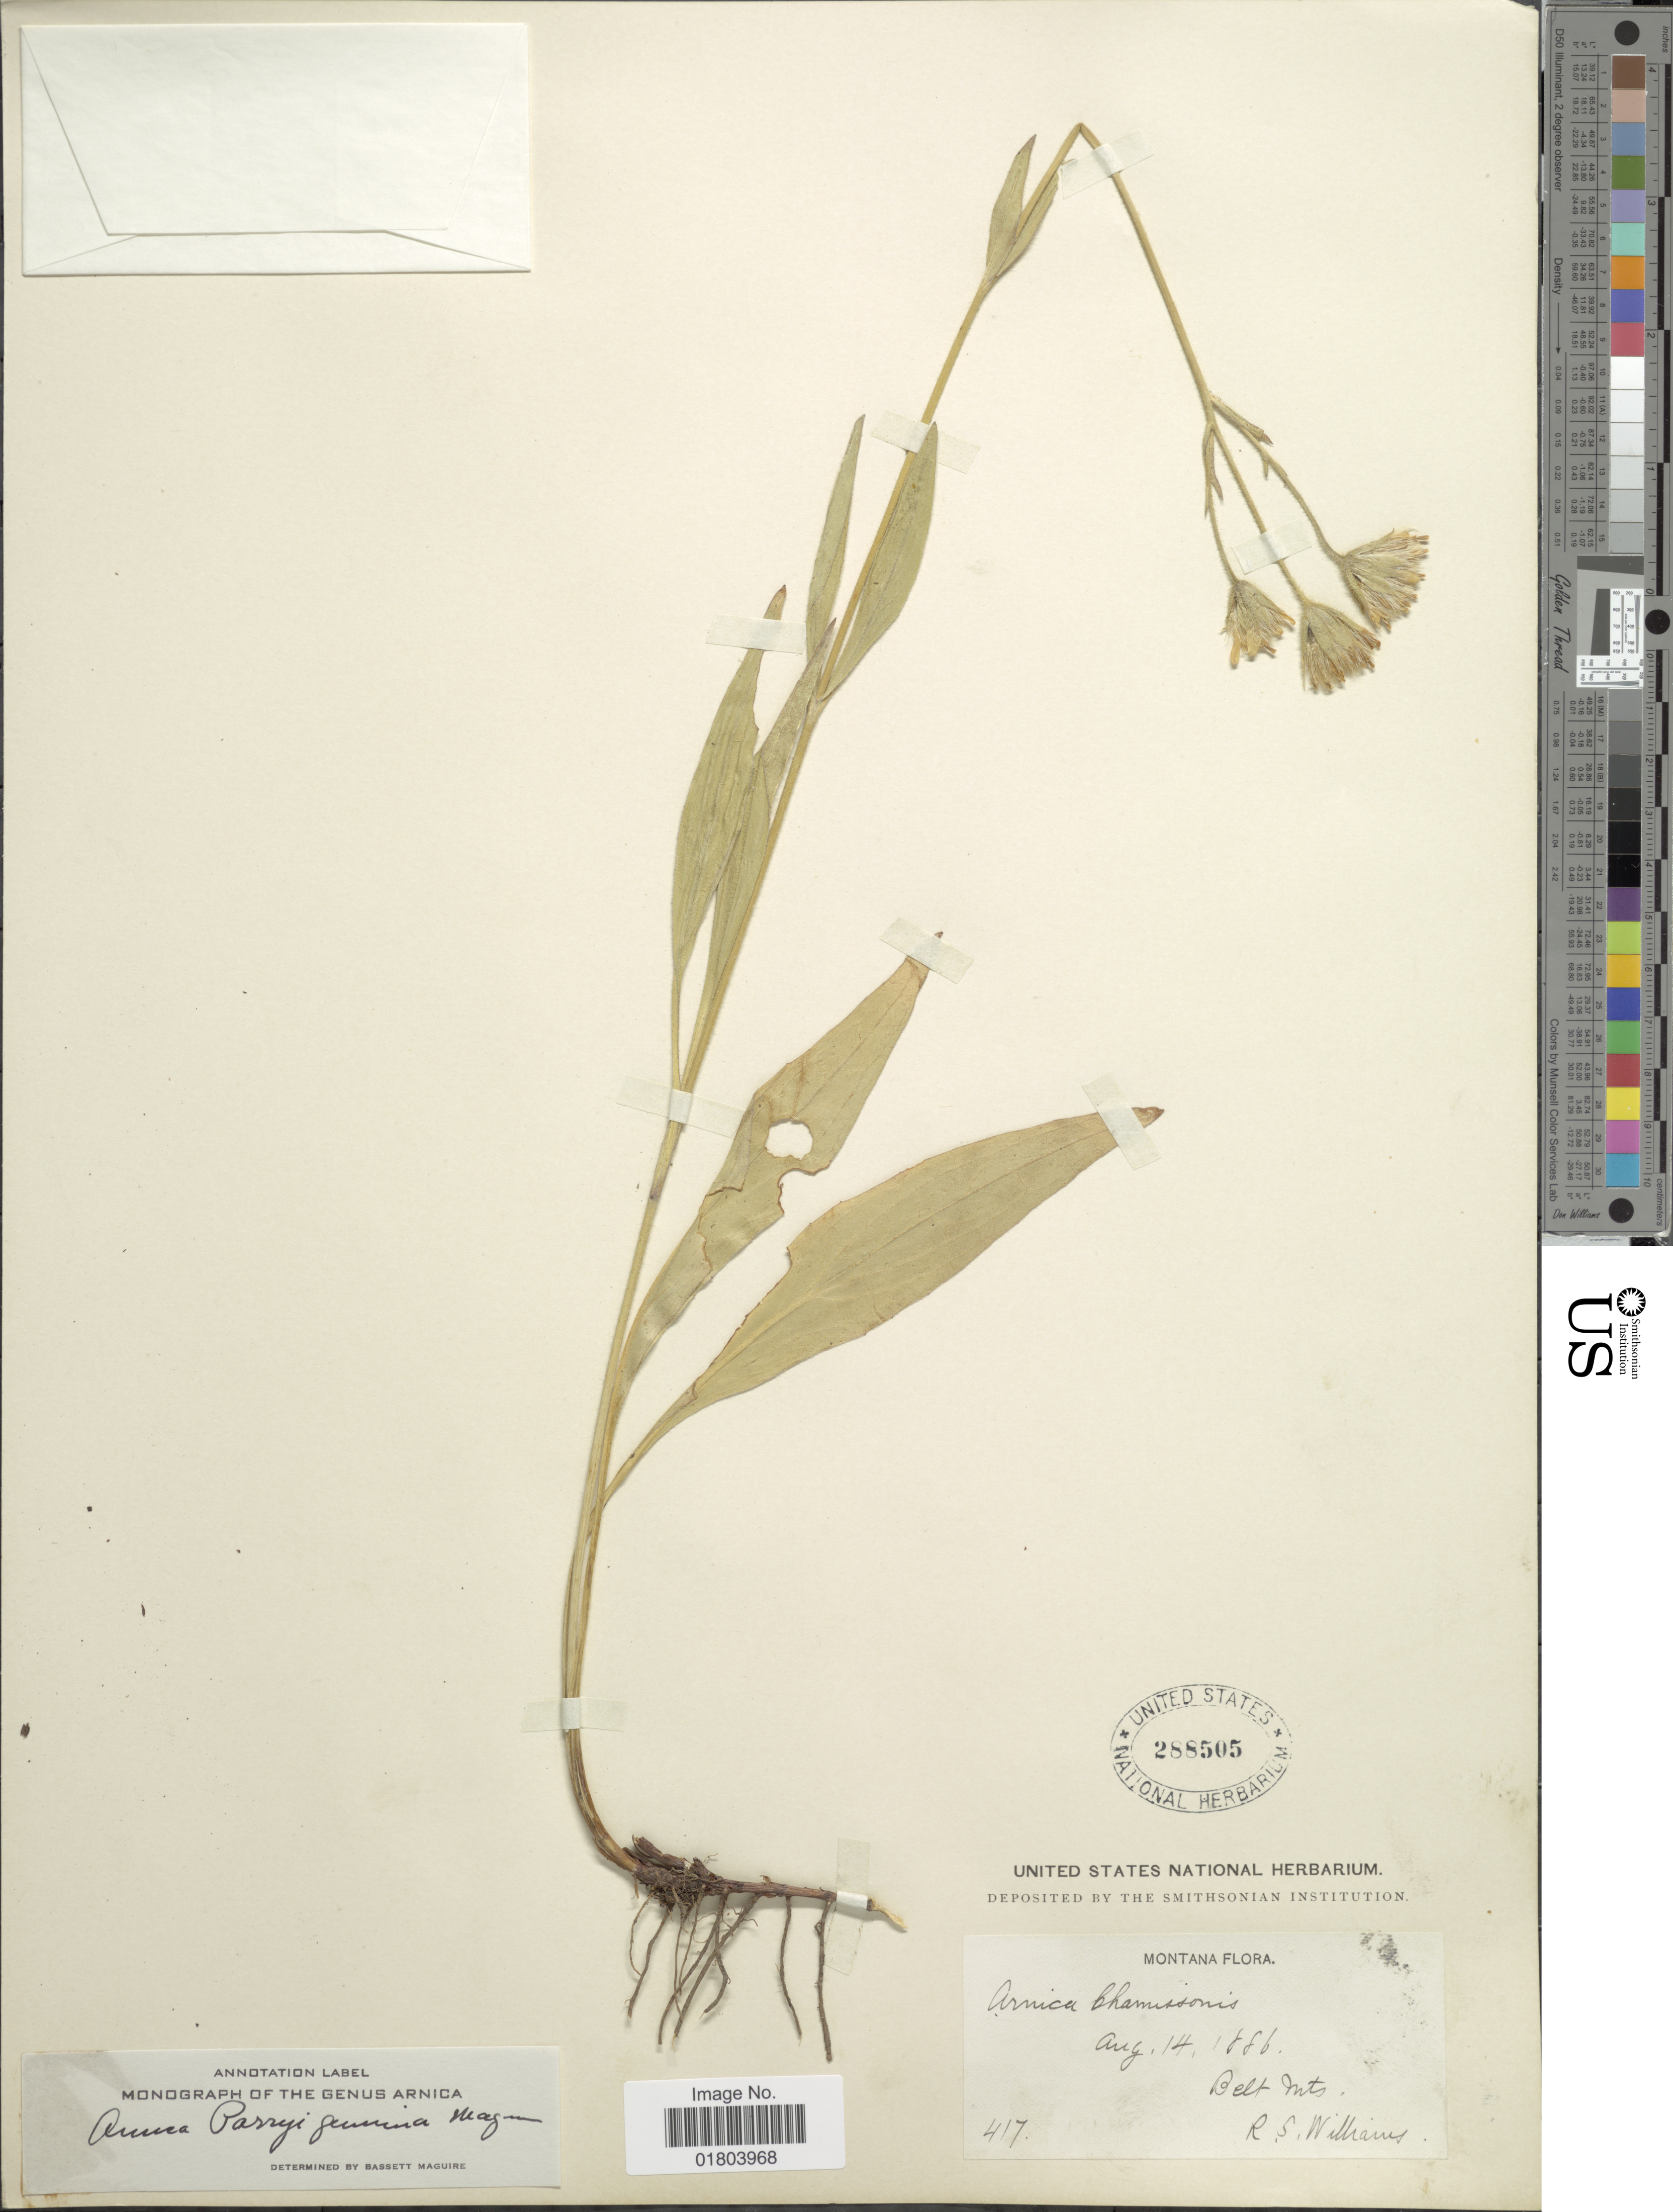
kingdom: Plantae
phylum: Tracheophyta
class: Magnoliopsida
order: Asterales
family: Asteraceae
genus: Arnica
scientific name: Arnica parryi subsp. genuina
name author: Maguire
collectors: R. S. Williams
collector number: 417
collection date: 1886-08-14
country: United States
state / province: Montana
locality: Belt Mts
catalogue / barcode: US 288505